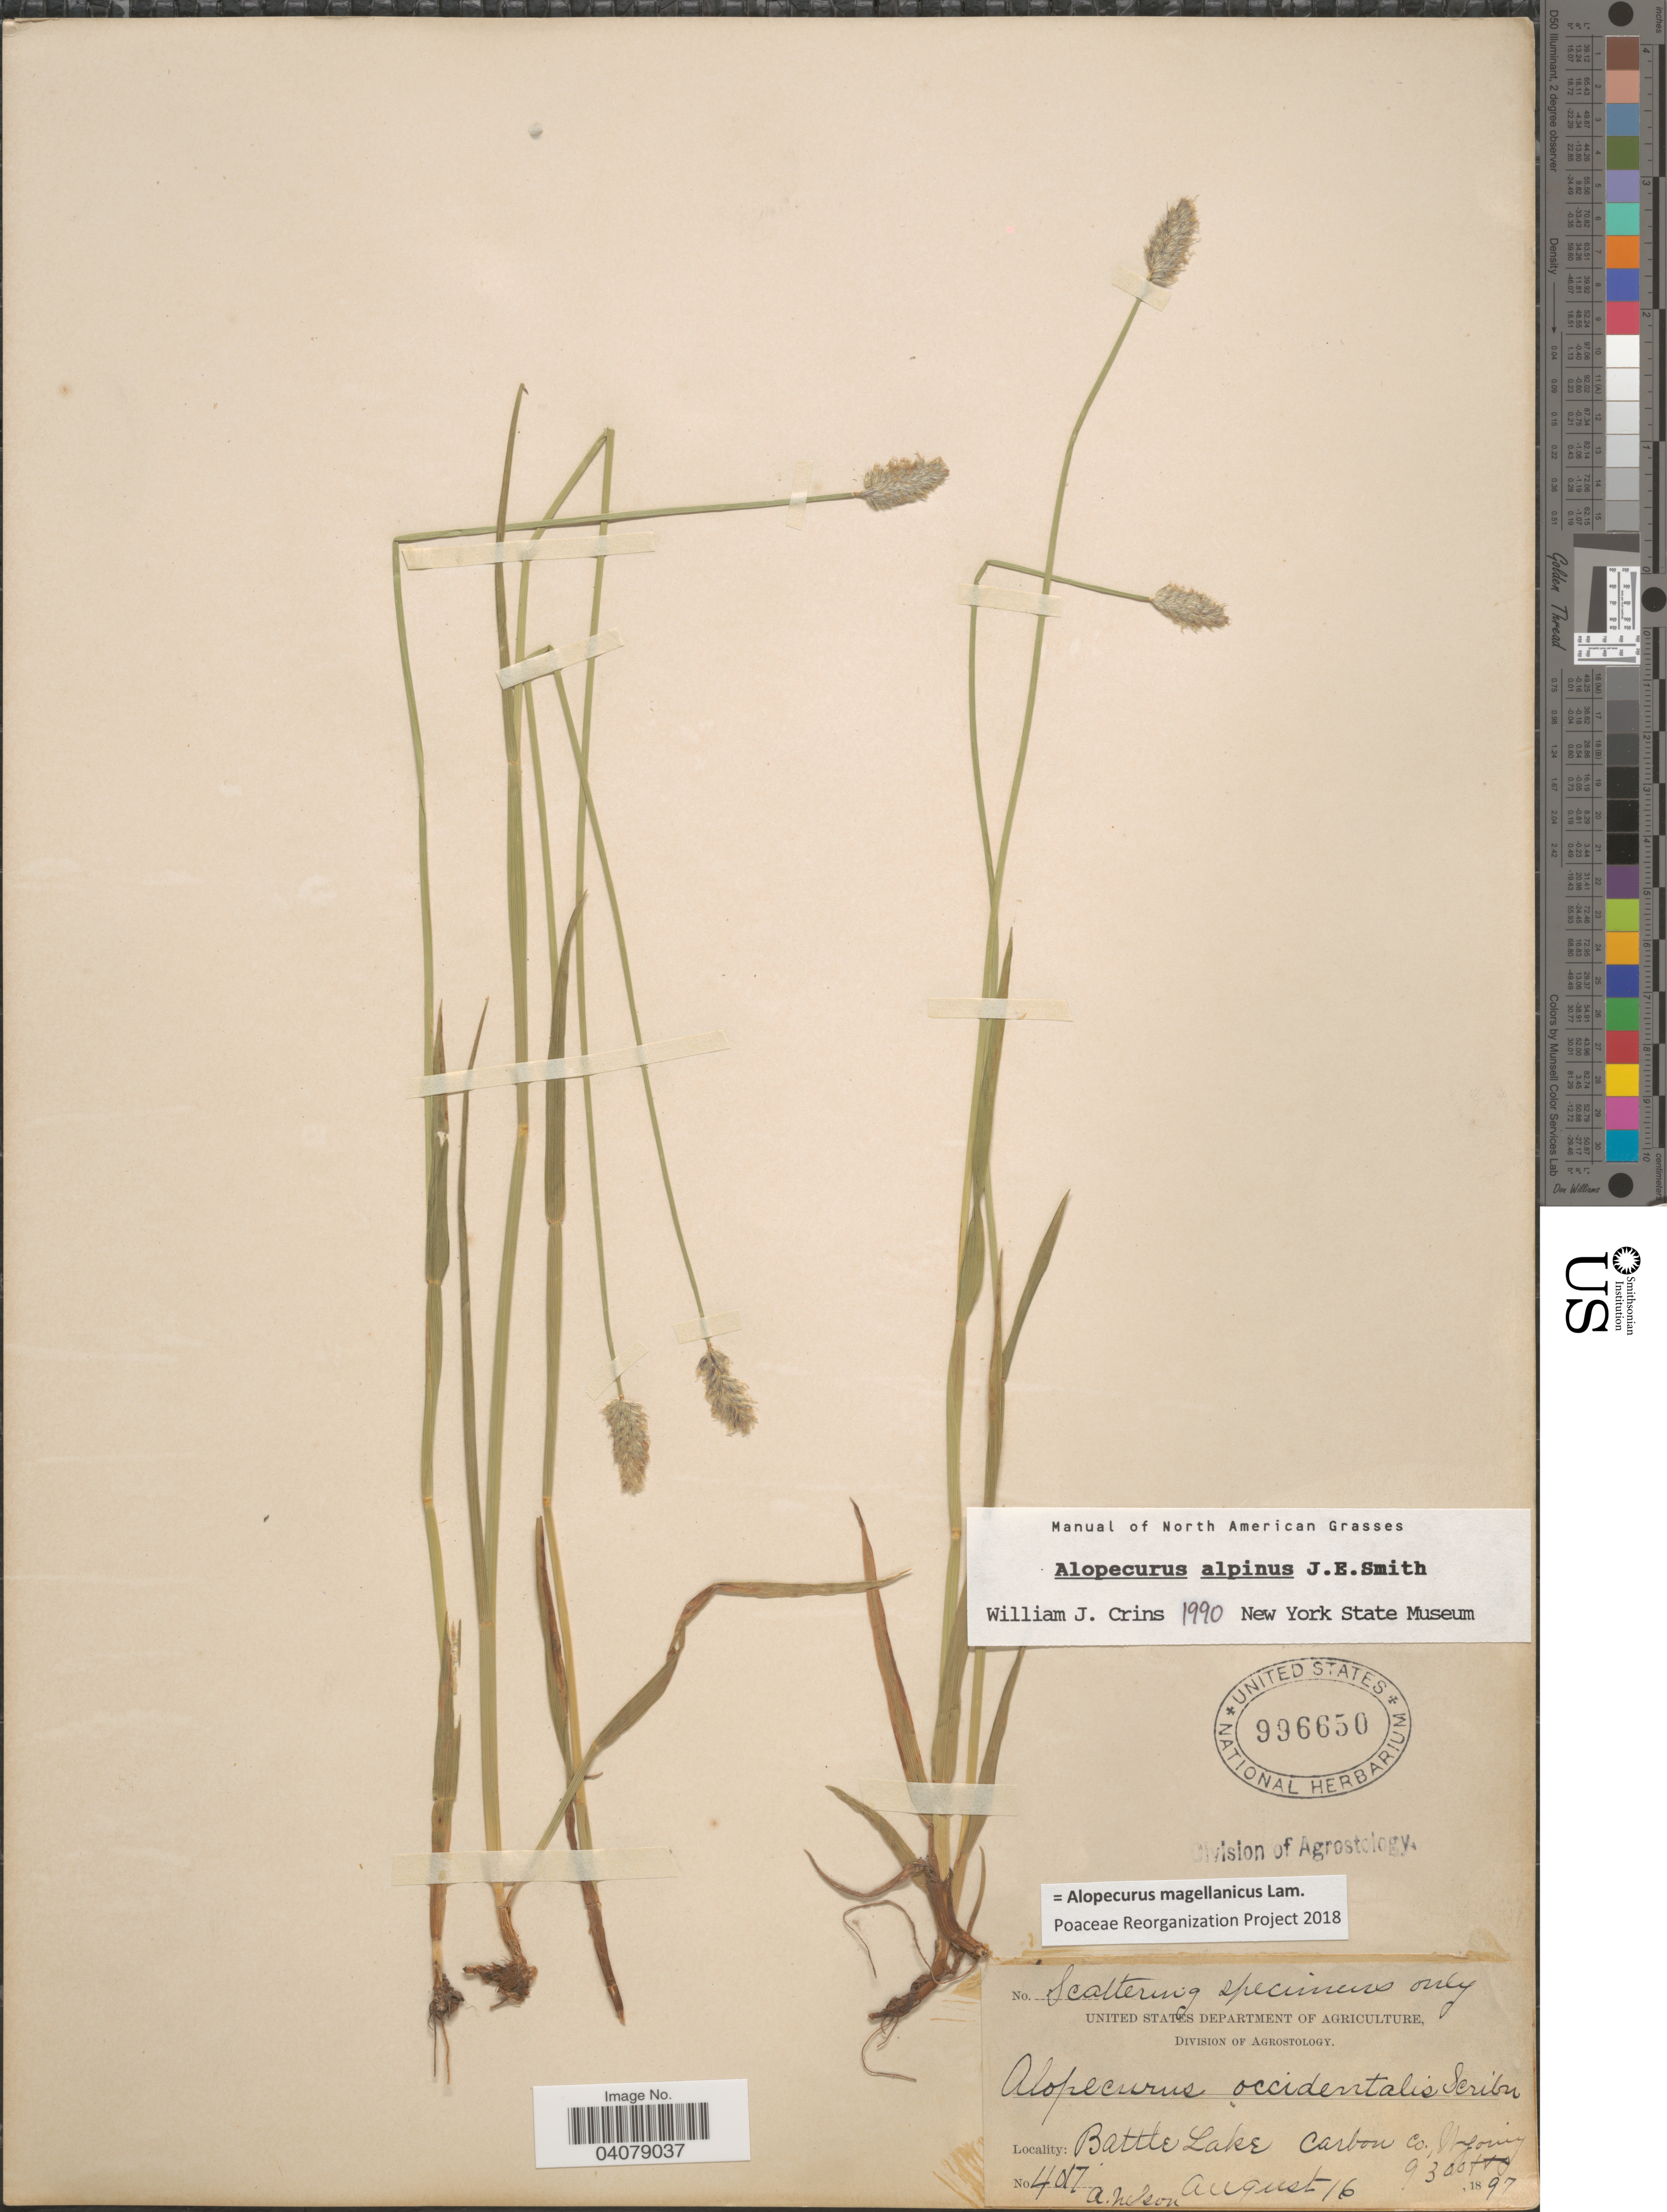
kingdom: Plantae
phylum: Tracheophyta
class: Liliopsida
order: Poales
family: Poaceae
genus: Alopecurus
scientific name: Alopecurus magellanicus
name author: Lam.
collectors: A. Nelson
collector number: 4017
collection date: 1897-08-16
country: United States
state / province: Wyoming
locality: Battle Lake. Carbon Co.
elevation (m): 2835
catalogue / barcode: US 996650